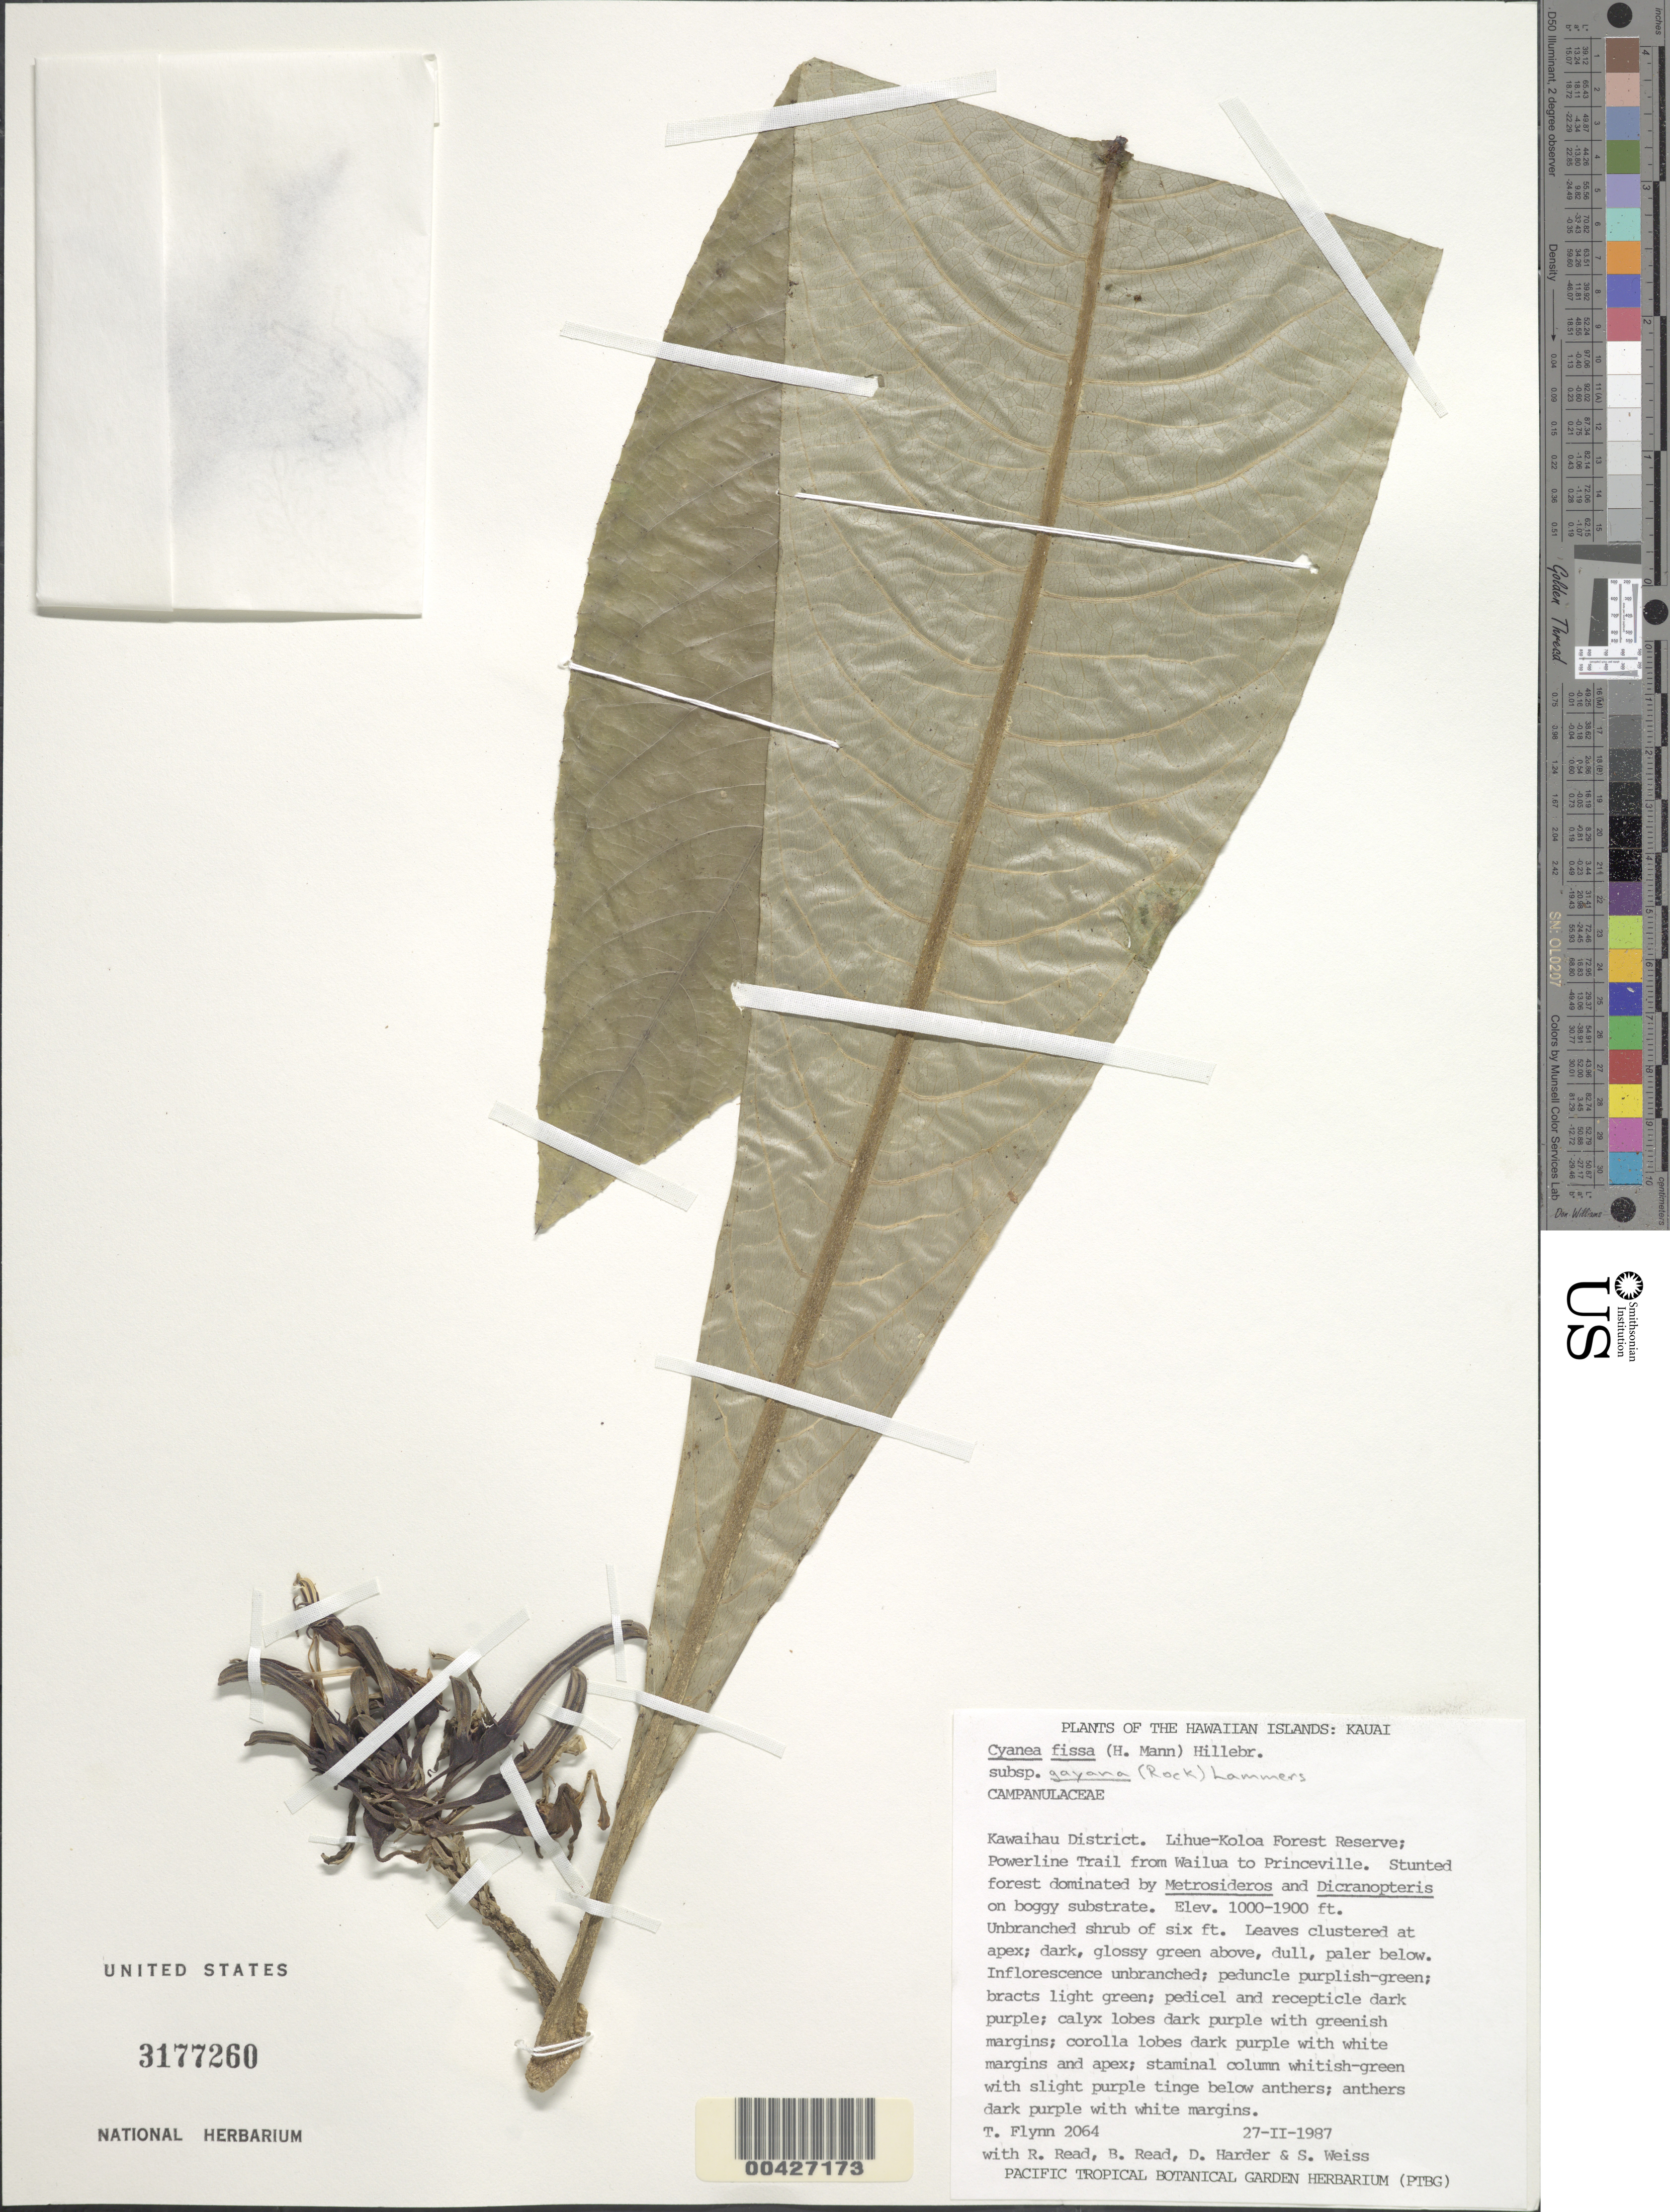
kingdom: Plantae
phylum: Tracheophyta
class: Magnoliopsida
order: Asterales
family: Campanulaceae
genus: Cyanea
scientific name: Cyanea fissa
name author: (H. Mann) Hillebr.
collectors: T. W. Flynn, R. W. Read, B. Read, D. Harder & S. Weiss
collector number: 2064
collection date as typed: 27 Feb 1987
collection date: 1987-02-27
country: United States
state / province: Hawaii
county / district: Kauai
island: Kaua'i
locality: Kawaihua Dist.; Lihue-Koloa Forest Reserve, Powerline Trail from Wailua to Princeville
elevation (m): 305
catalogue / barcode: US 3177260